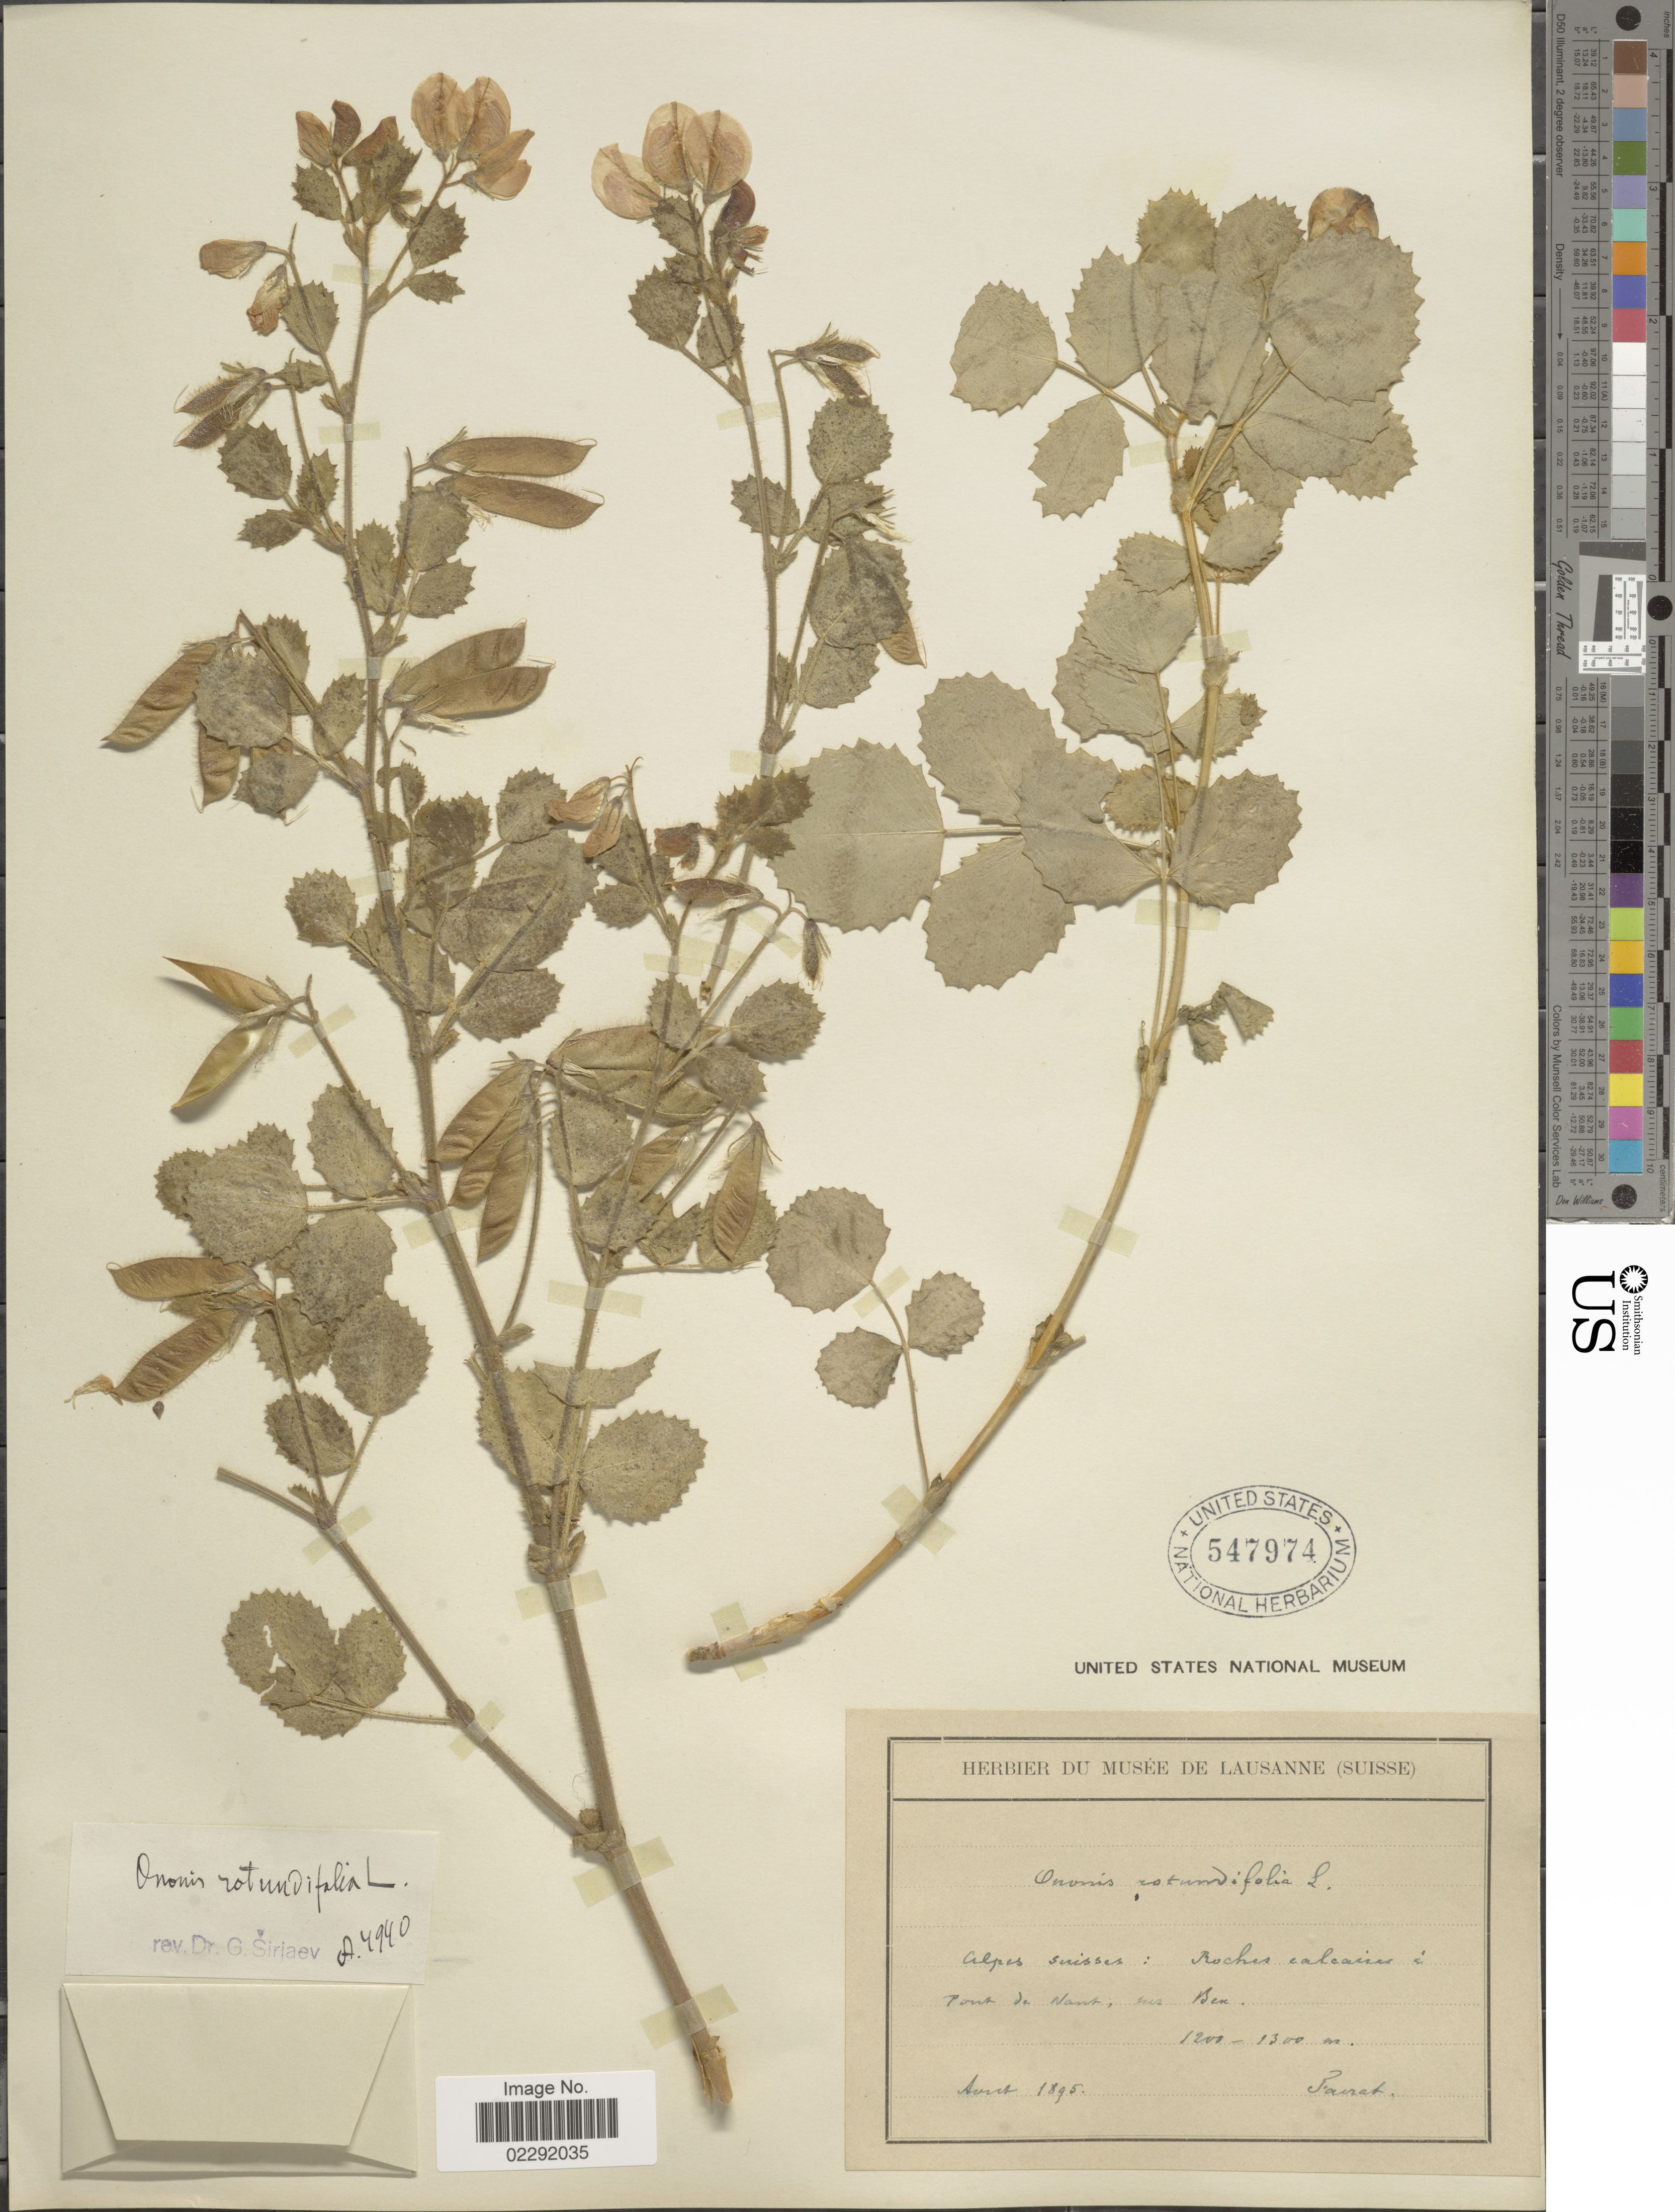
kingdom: Plantae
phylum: Tracheophyta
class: Magnoliopsida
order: Fabales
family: Fabaceae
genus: Ononis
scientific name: Ononis rotundifolia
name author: L.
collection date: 1895-08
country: Switzerland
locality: Alpes Suisses: Roches calcaires á Ponrt de Nant, sur Bex.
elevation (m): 1200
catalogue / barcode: US 547974